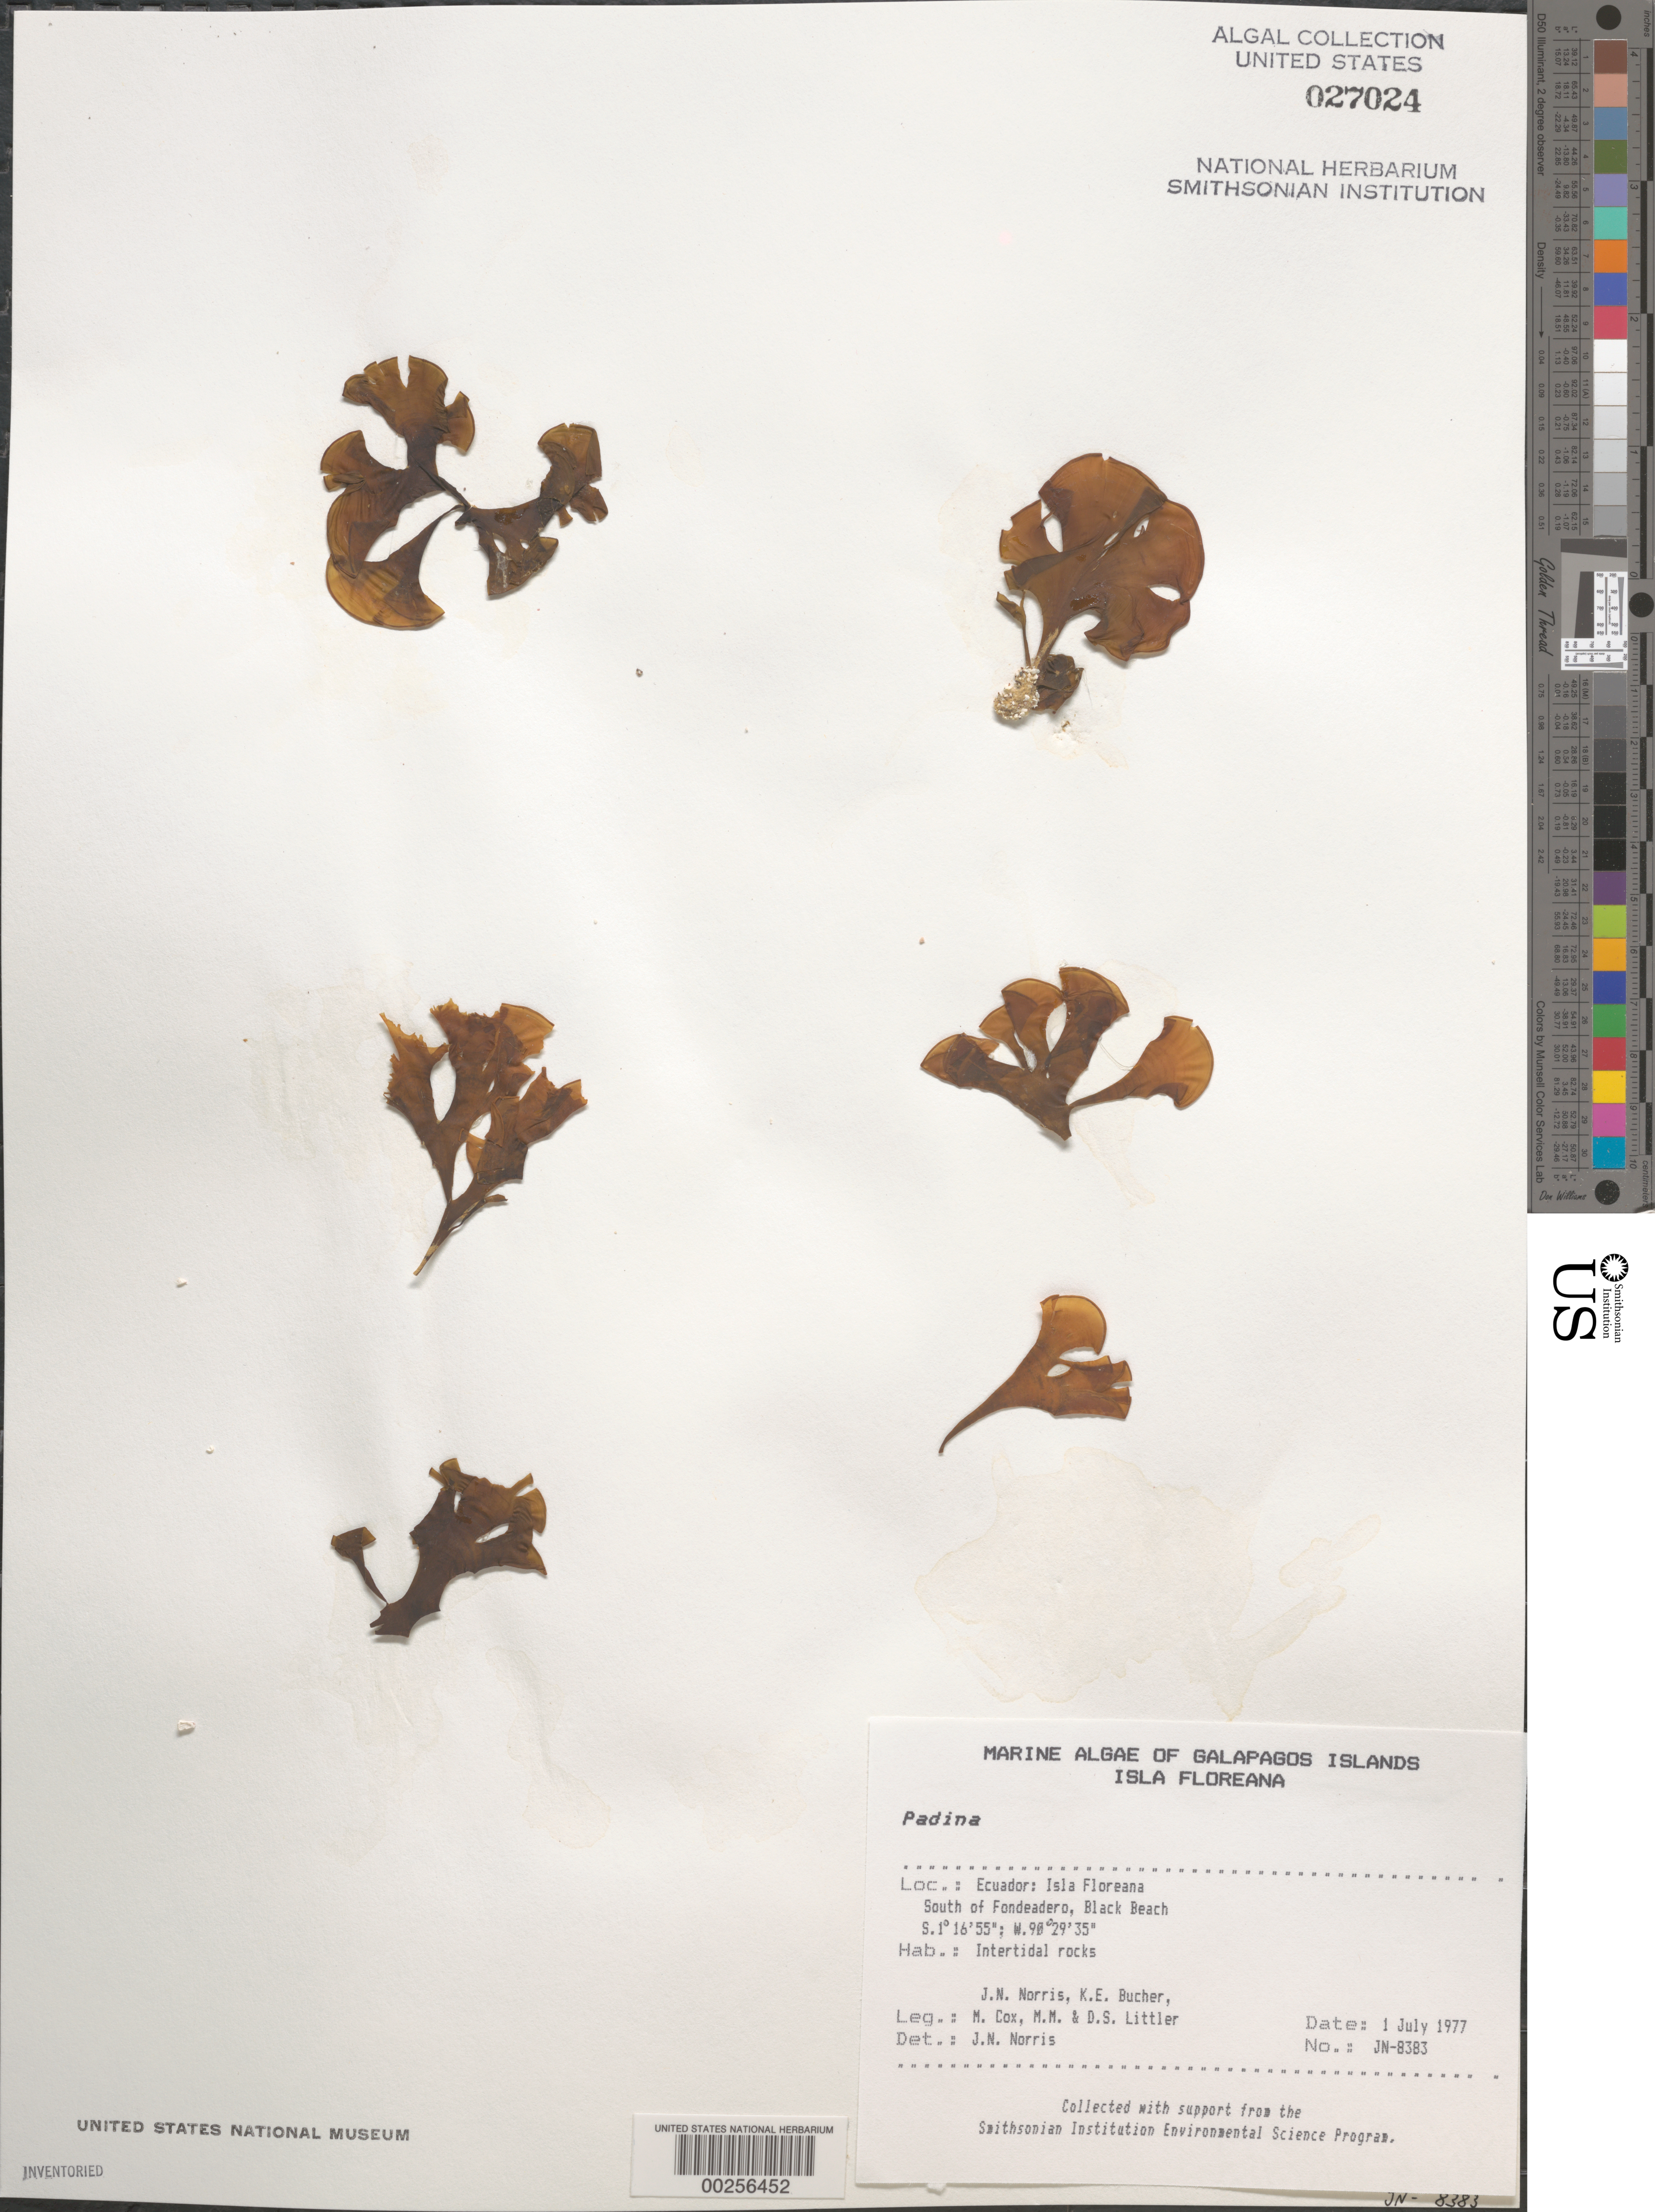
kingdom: Chromista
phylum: Ochrophyta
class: Phaeophyceae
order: Dictyotales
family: Dictyotaceae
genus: Padina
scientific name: Padina sp.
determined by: Norris, James N.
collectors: J. N. Norris, K. E. Bucher, M. Cox, M. M. Littler & D. S. Littler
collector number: JN-8383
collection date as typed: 01 Jul 1977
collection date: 1977-07-01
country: Ecuador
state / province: Colón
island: Floreana [Charles, Santa Maria]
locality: Black Beach south of Fondeadero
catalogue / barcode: US 27024